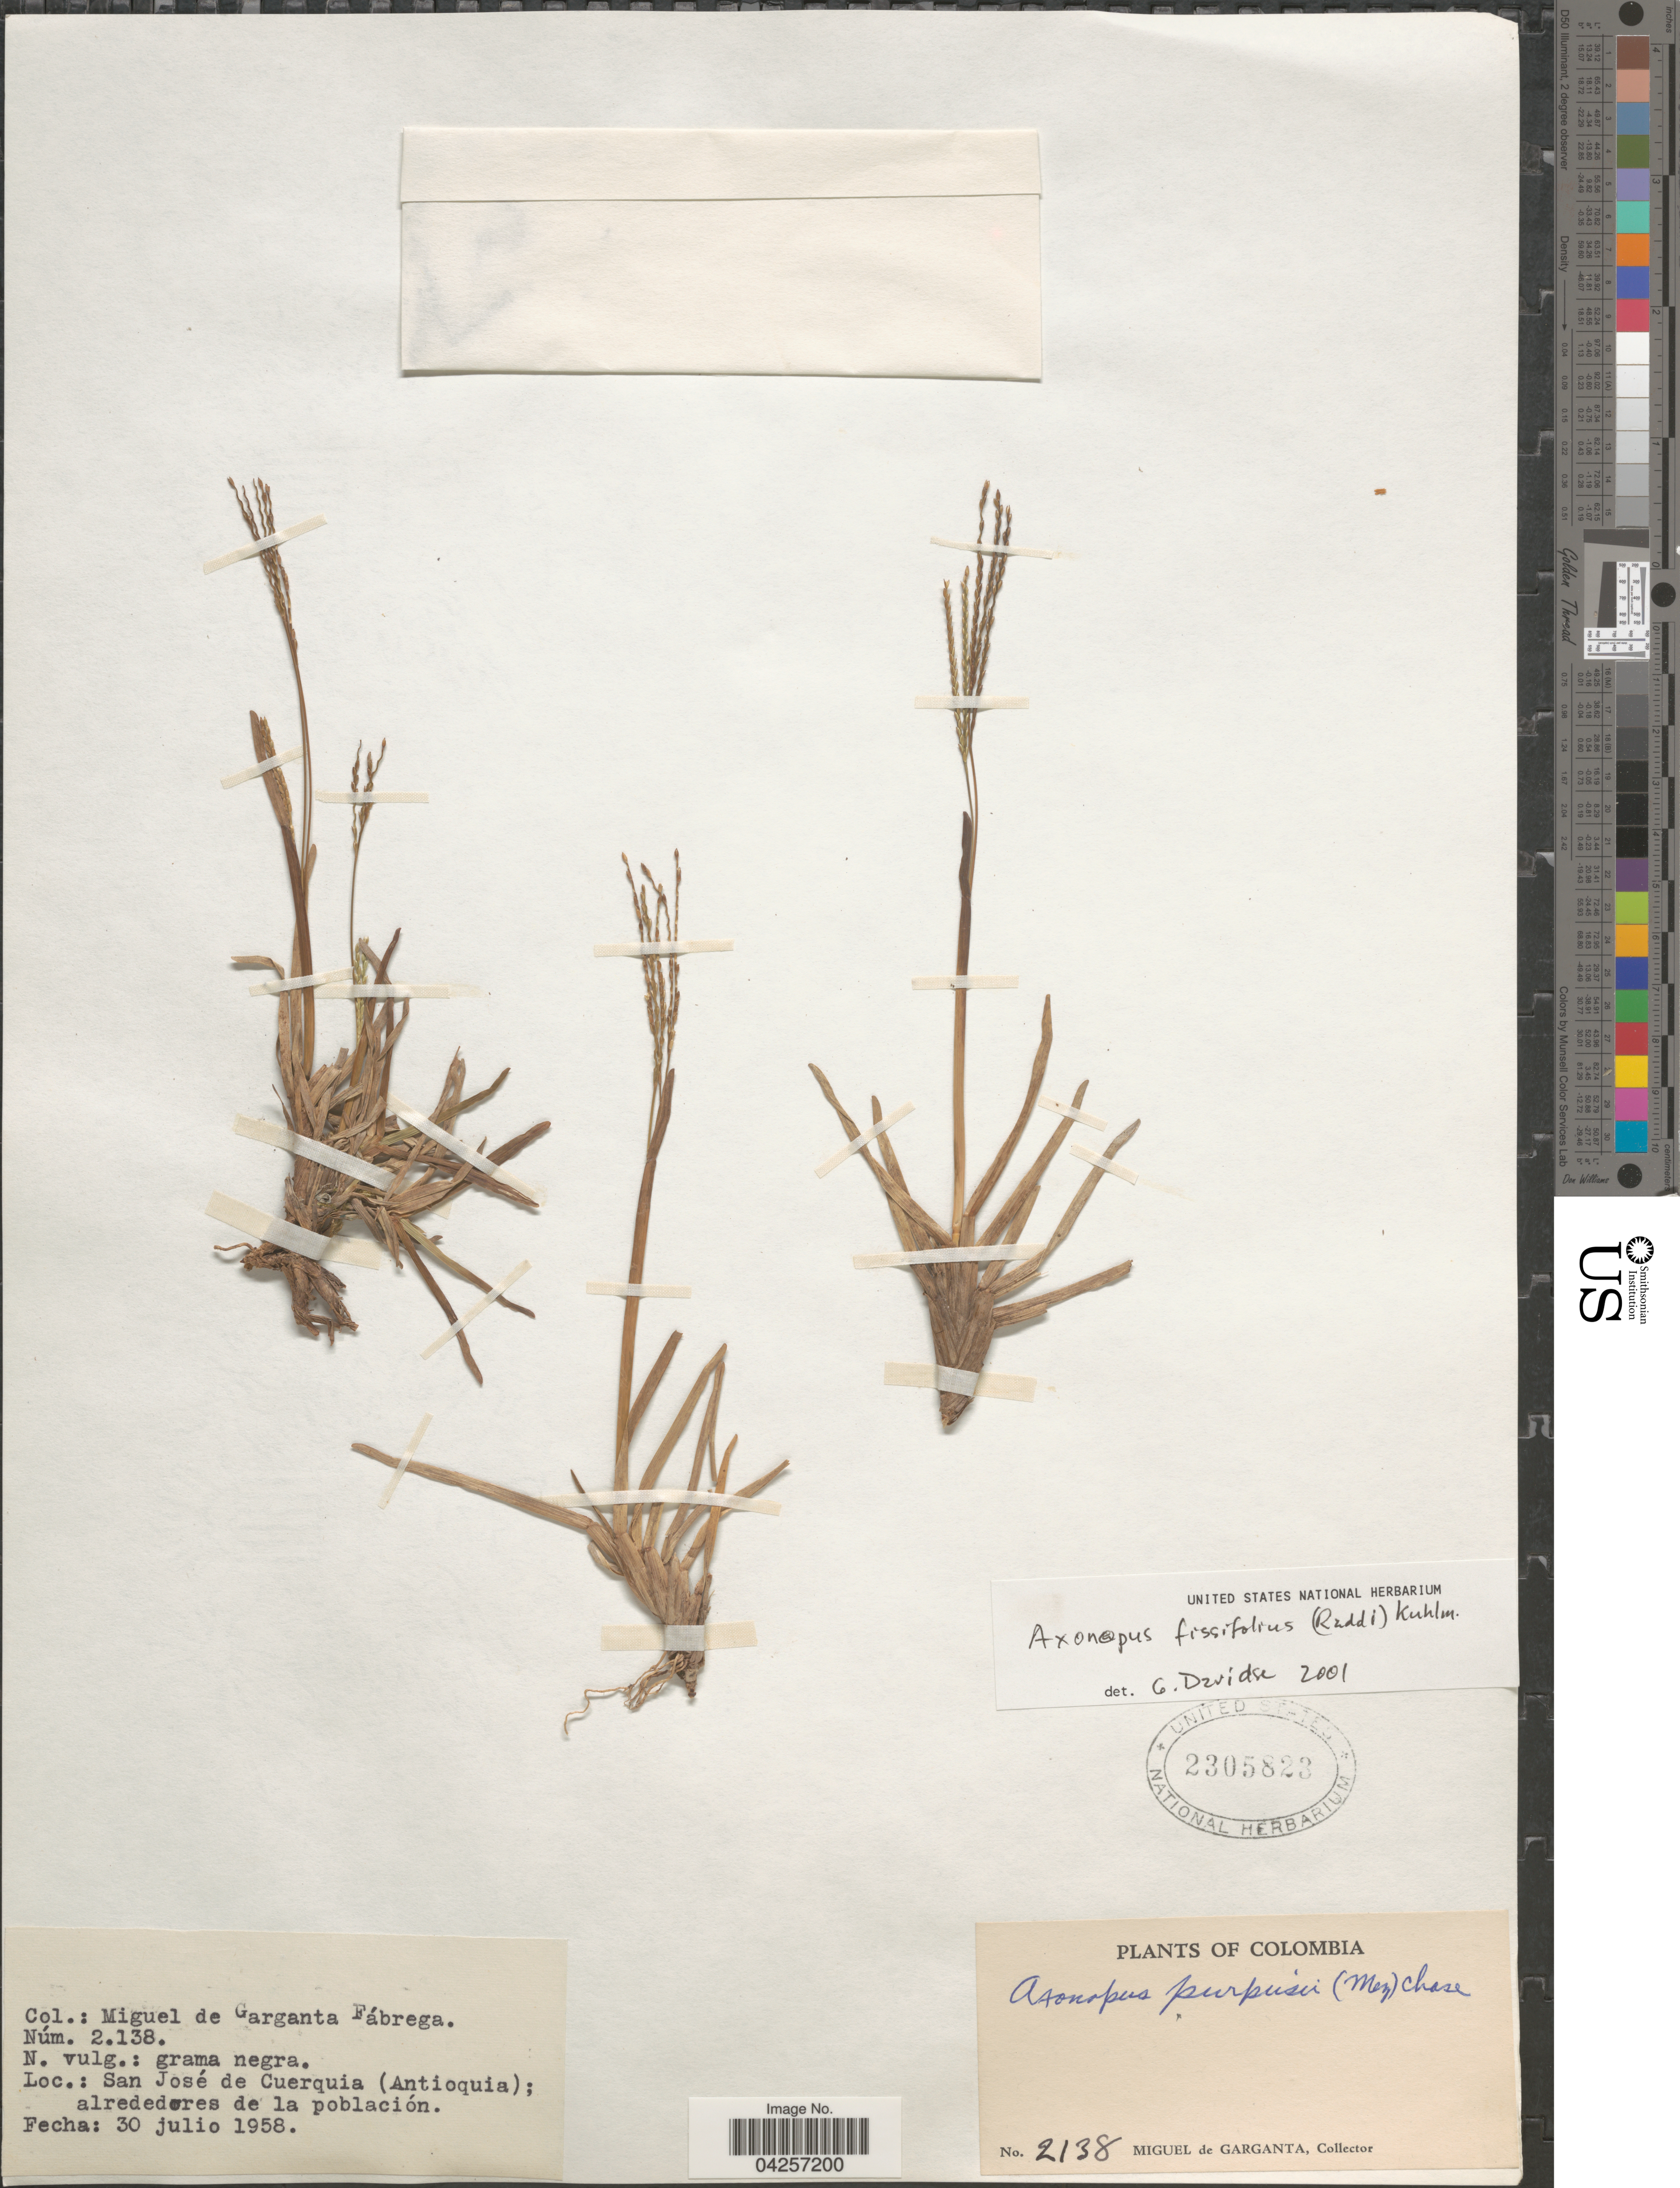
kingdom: Plantae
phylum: Tracheophyta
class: Liliopsida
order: Poales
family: Poaceae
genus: Axonopus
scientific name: Axonopus fissifolius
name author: (Raddi) Kuhlm.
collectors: M. Garganta-Fábrega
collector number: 2138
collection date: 1958-07-30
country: Colombia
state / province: Antioquia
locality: San José de Cuerquia; alrededores de la población.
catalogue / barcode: US 2305823